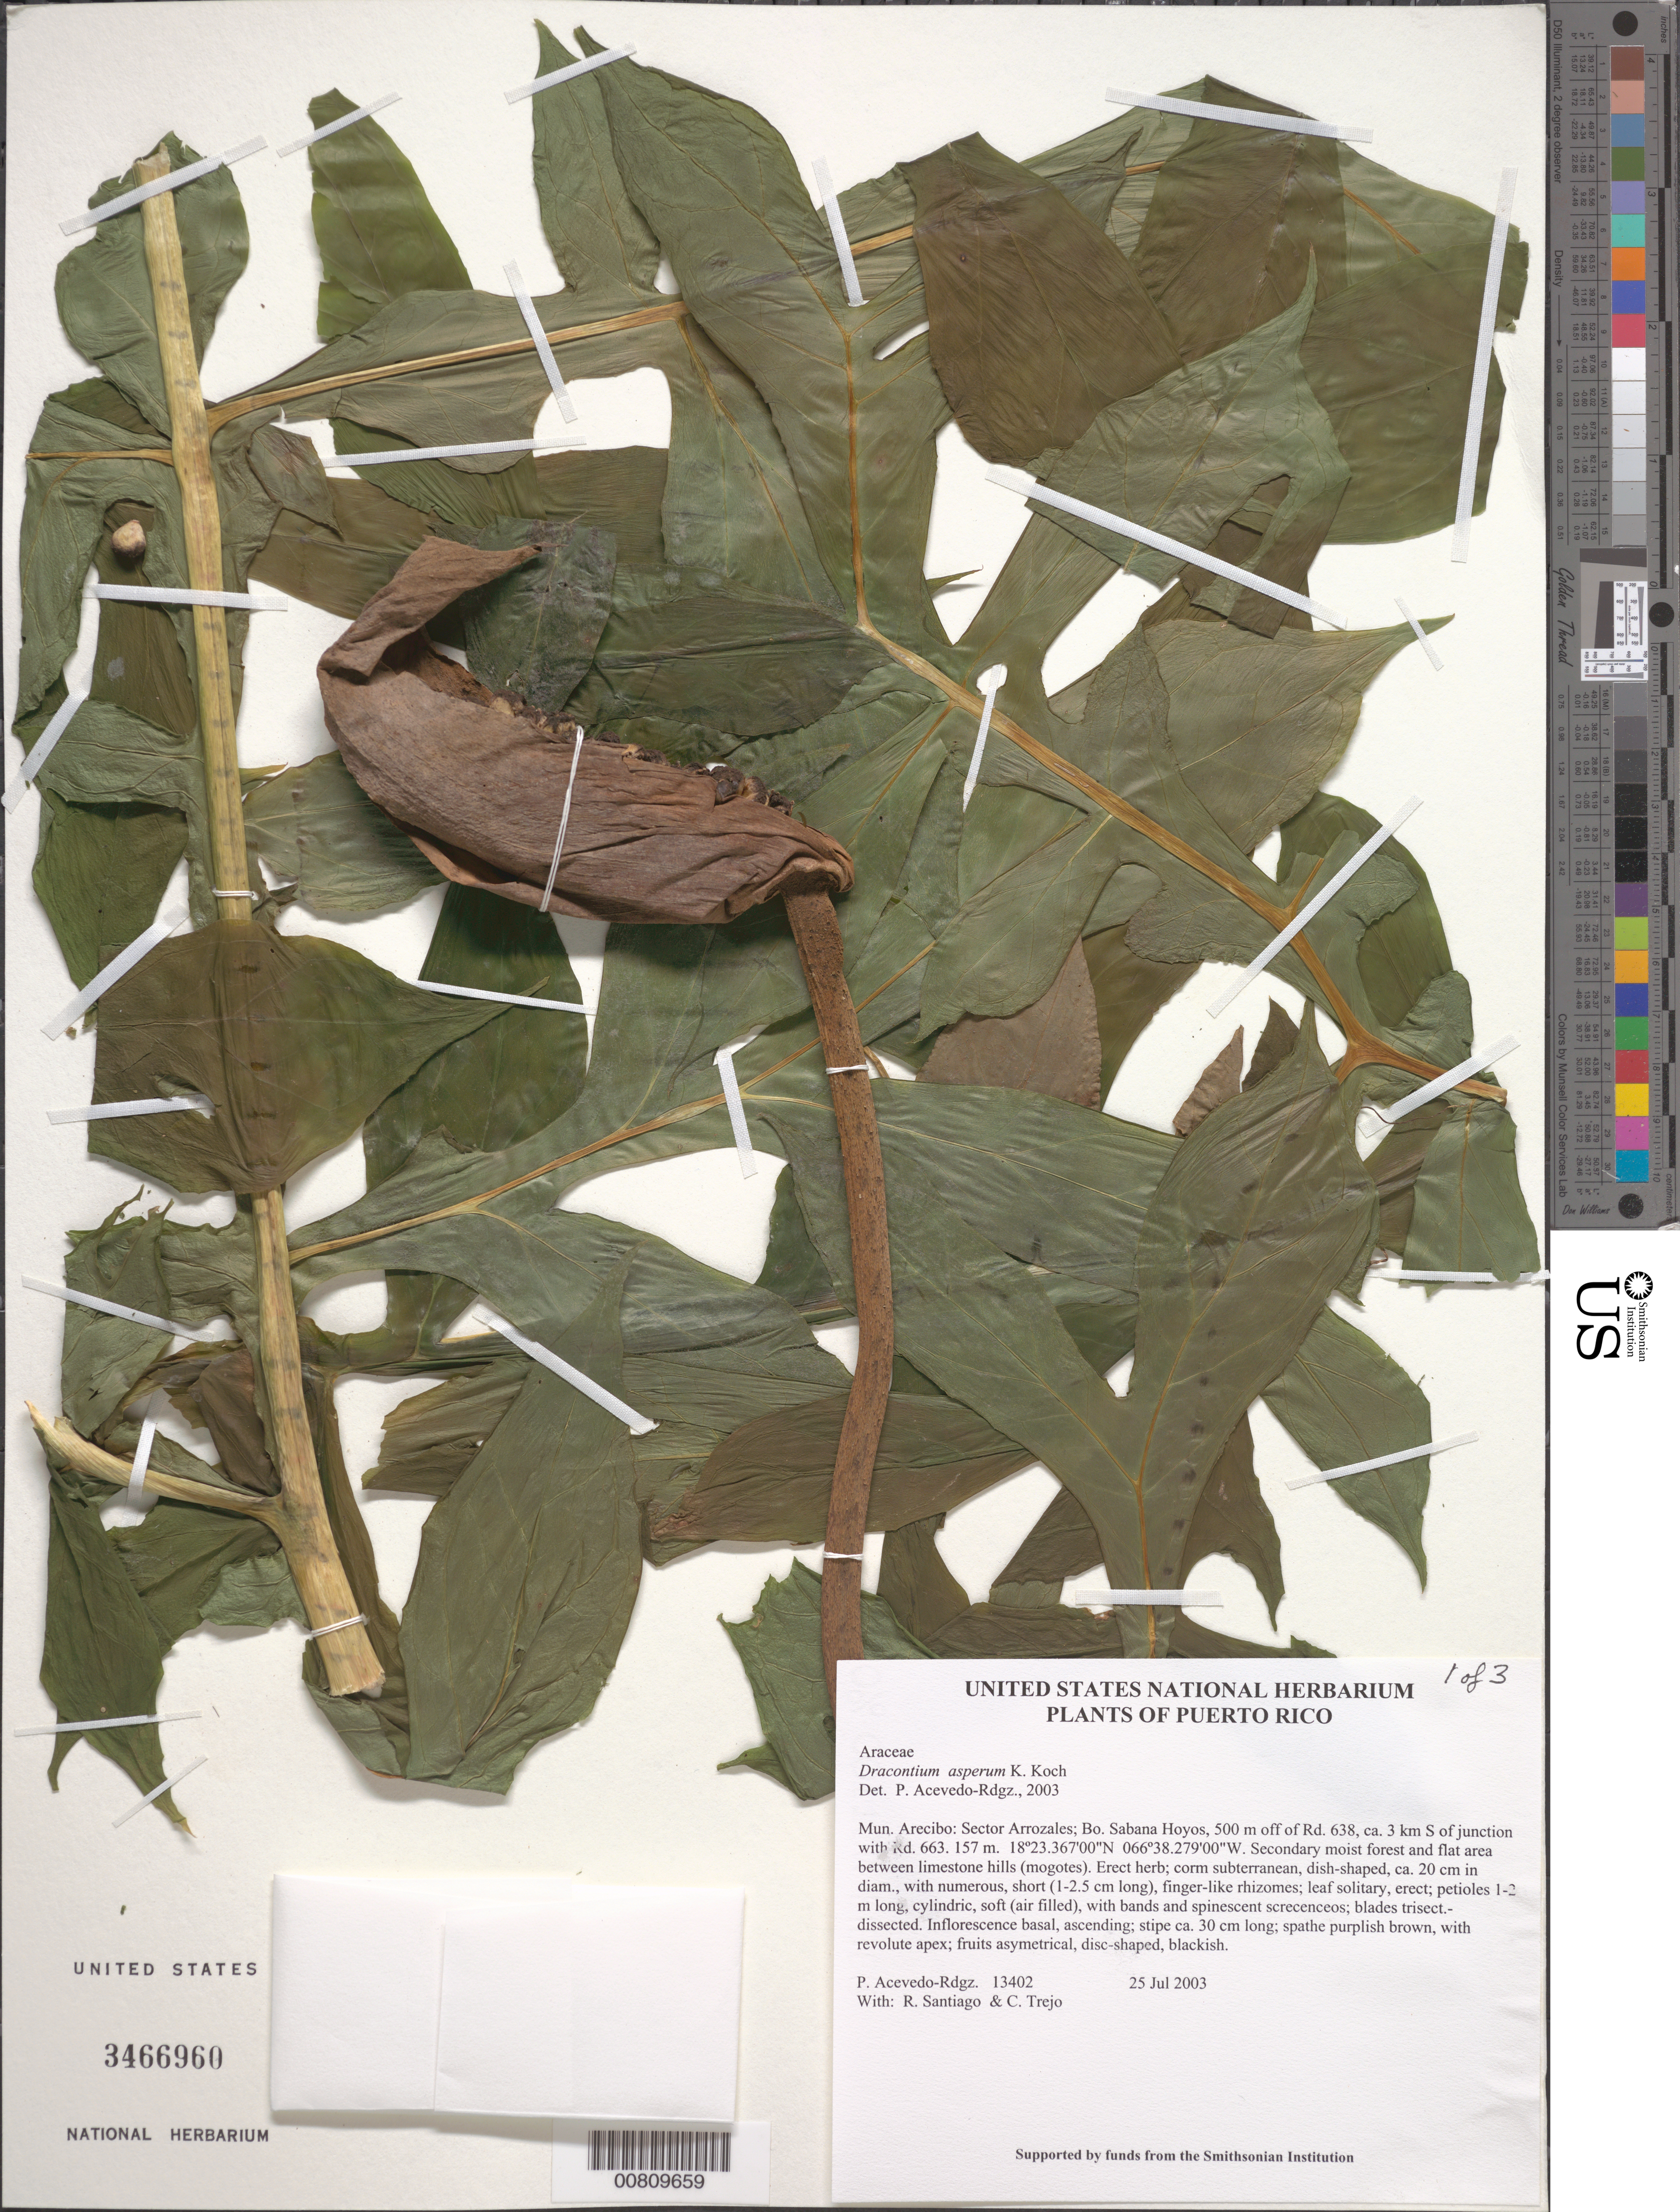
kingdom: Plantae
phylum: Tracheophyta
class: Liliopsida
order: Alismatales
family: Araceae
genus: Dracontium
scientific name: Dracontium asperum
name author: K. Koch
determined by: Acevedo-Rodríguez, P., (BOT), Smithsonian Institution - National Museum of Natural History (UNITED STATES)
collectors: P. Acevedo-Rodr., R. Santiago & C. Trejo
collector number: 13402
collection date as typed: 25 Jul 2003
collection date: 2003-07-25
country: Puerto Rico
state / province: Arecibo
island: Puerto Rico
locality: Mun. Arecibo: Sector Arrozales; Bo. Sabana Hoyos, 500 m off of Rd. 638, ca. 3 km S of junction with Rd. 663.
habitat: Secondary moist forest and flat area between limestone hills (mogotes).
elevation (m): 157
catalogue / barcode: US 3466960